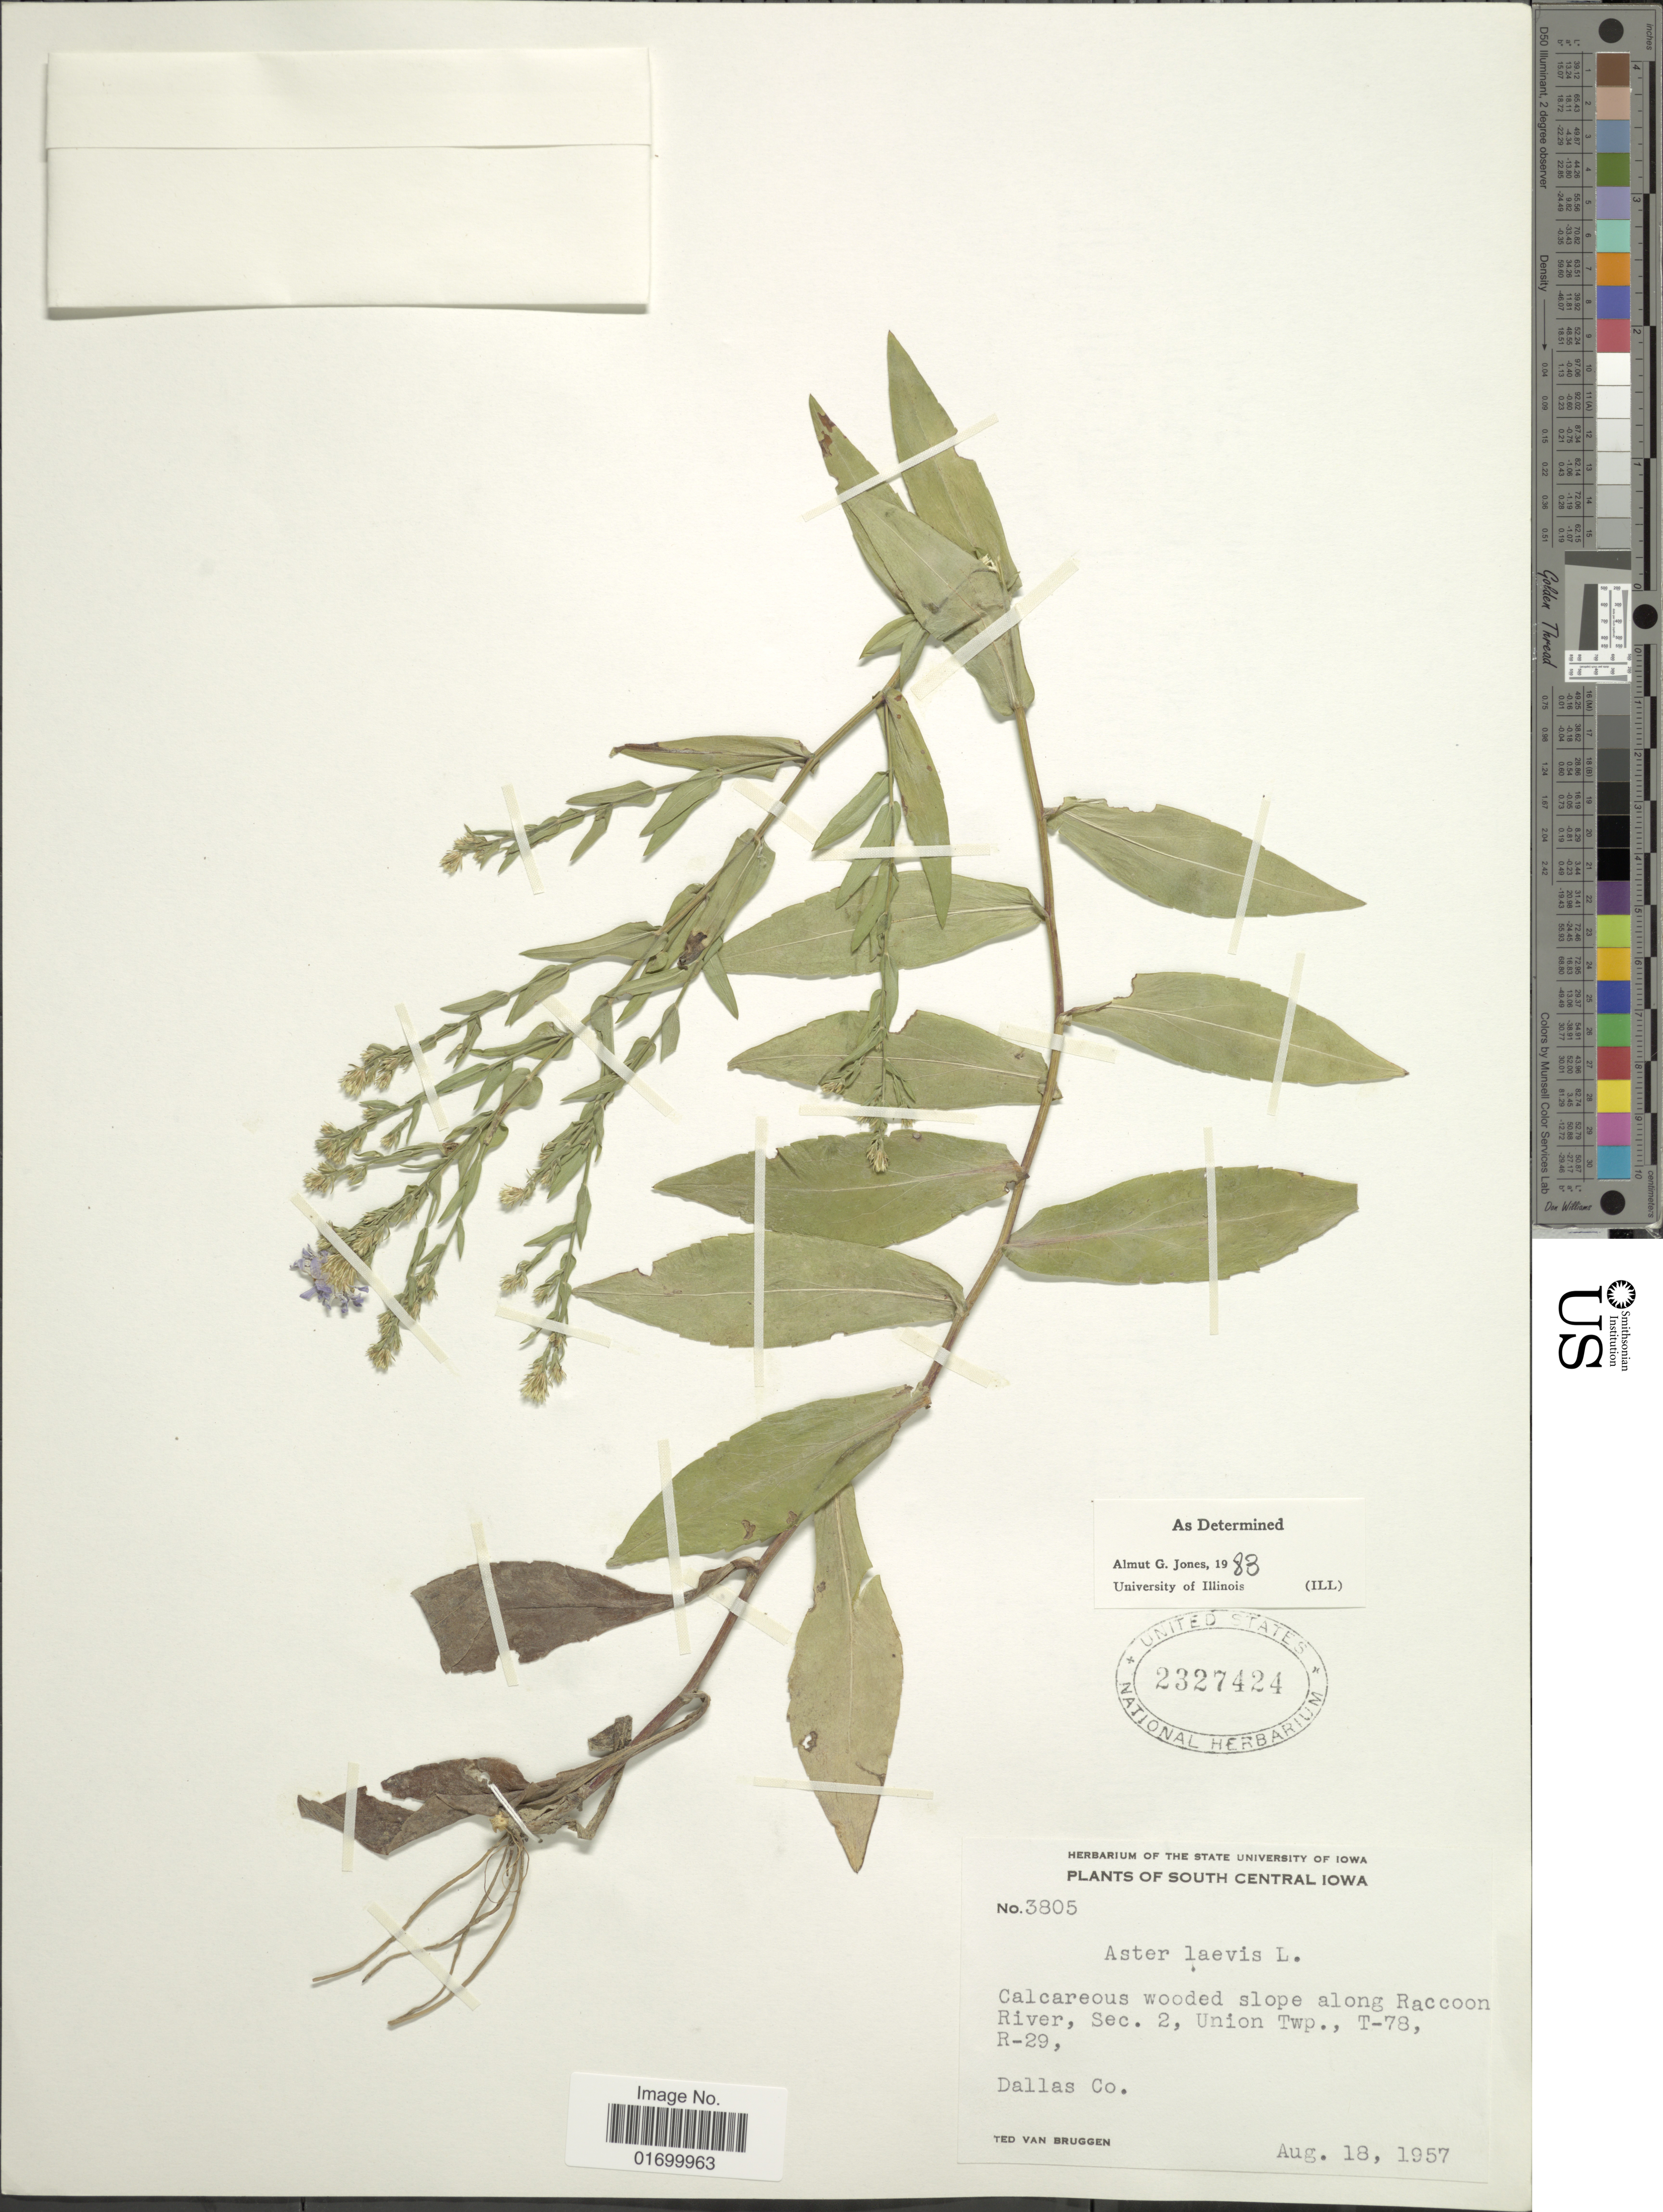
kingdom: Plantae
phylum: Tracheophyta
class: Magnoliopsida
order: Asterales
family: Asteraceae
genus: Symphyotrichum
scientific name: Symphyotrichum laeve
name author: (L.) Á. Löve & D. Löve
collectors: T. van Bruggen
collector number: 3805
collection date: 1957-08-19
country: United States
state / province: Iowa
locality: South Central Iowa, Calcareous wooded slope along Raccoon River, Sec. 2, Union Twp., T-78, R-29, Dallas Co.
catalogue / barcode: US 2327424